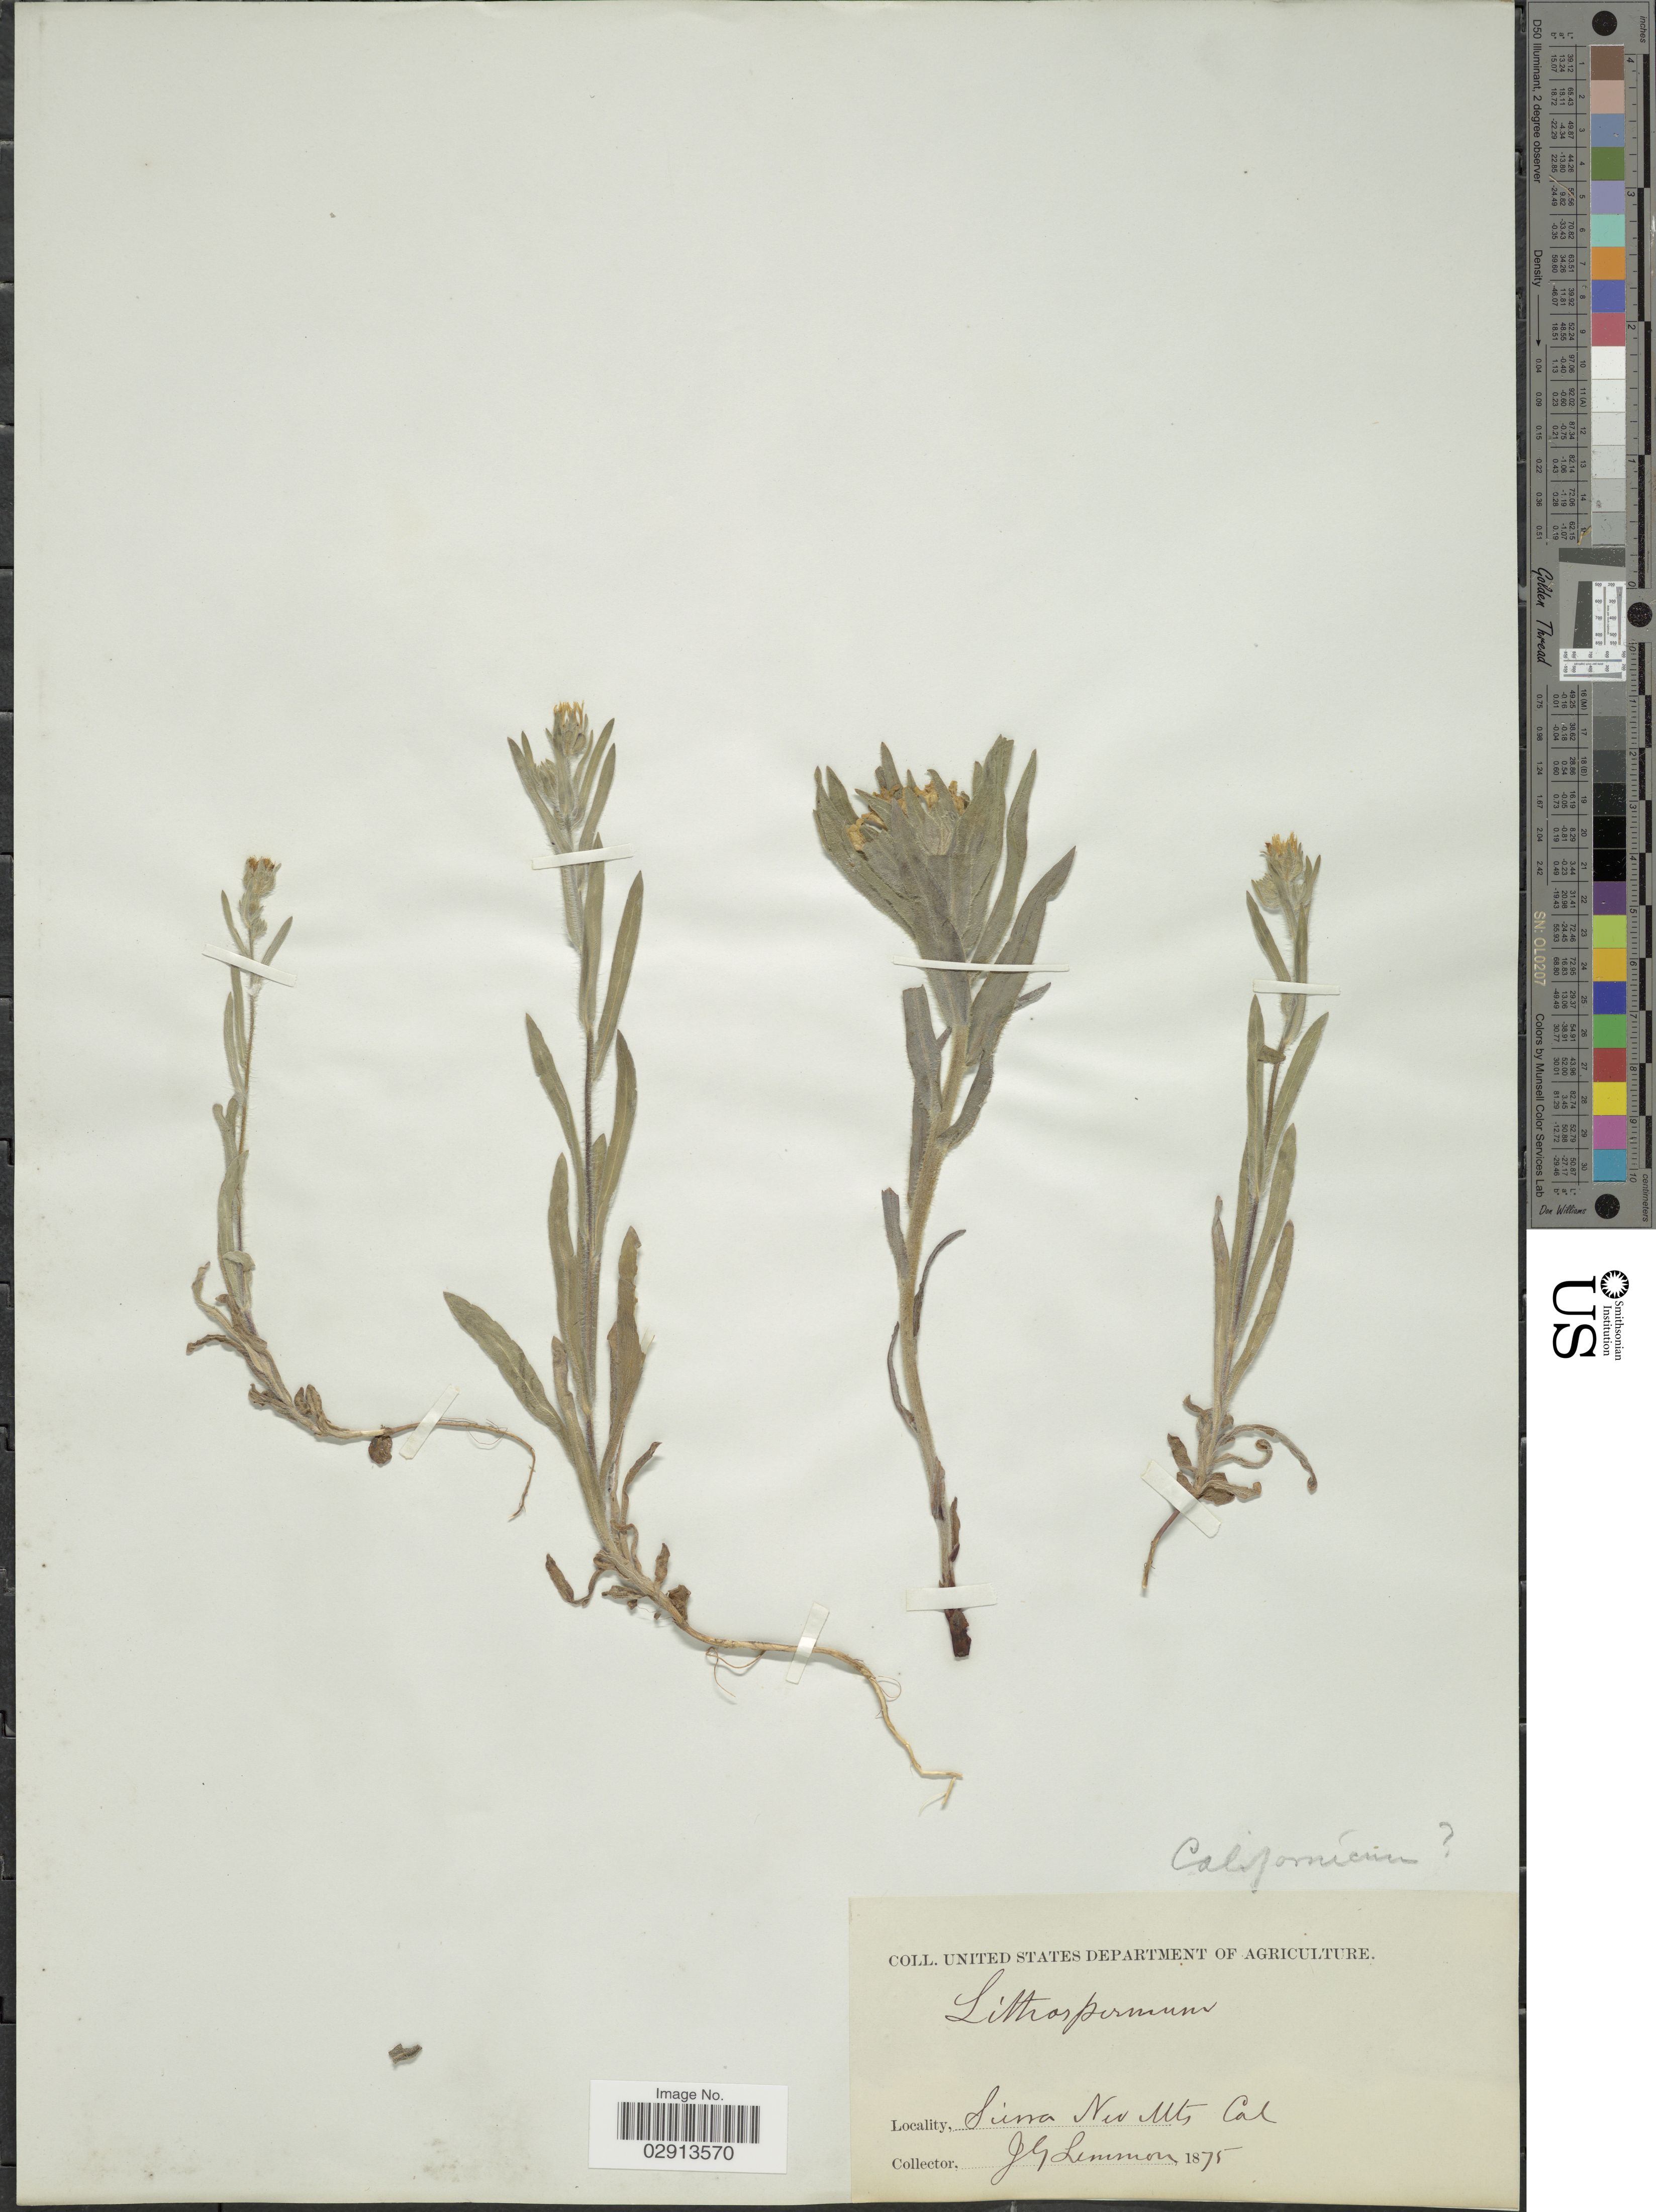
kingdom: Plantae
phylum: Tracheophyta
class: Magnoliopsida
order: Boraginales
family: Boraginaceae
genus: Lithospermum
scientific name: Lithospermum californicum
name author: A. Gray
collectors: J. Lemmon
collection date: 1875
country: United States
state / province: California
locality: Sierra Nev Mts.